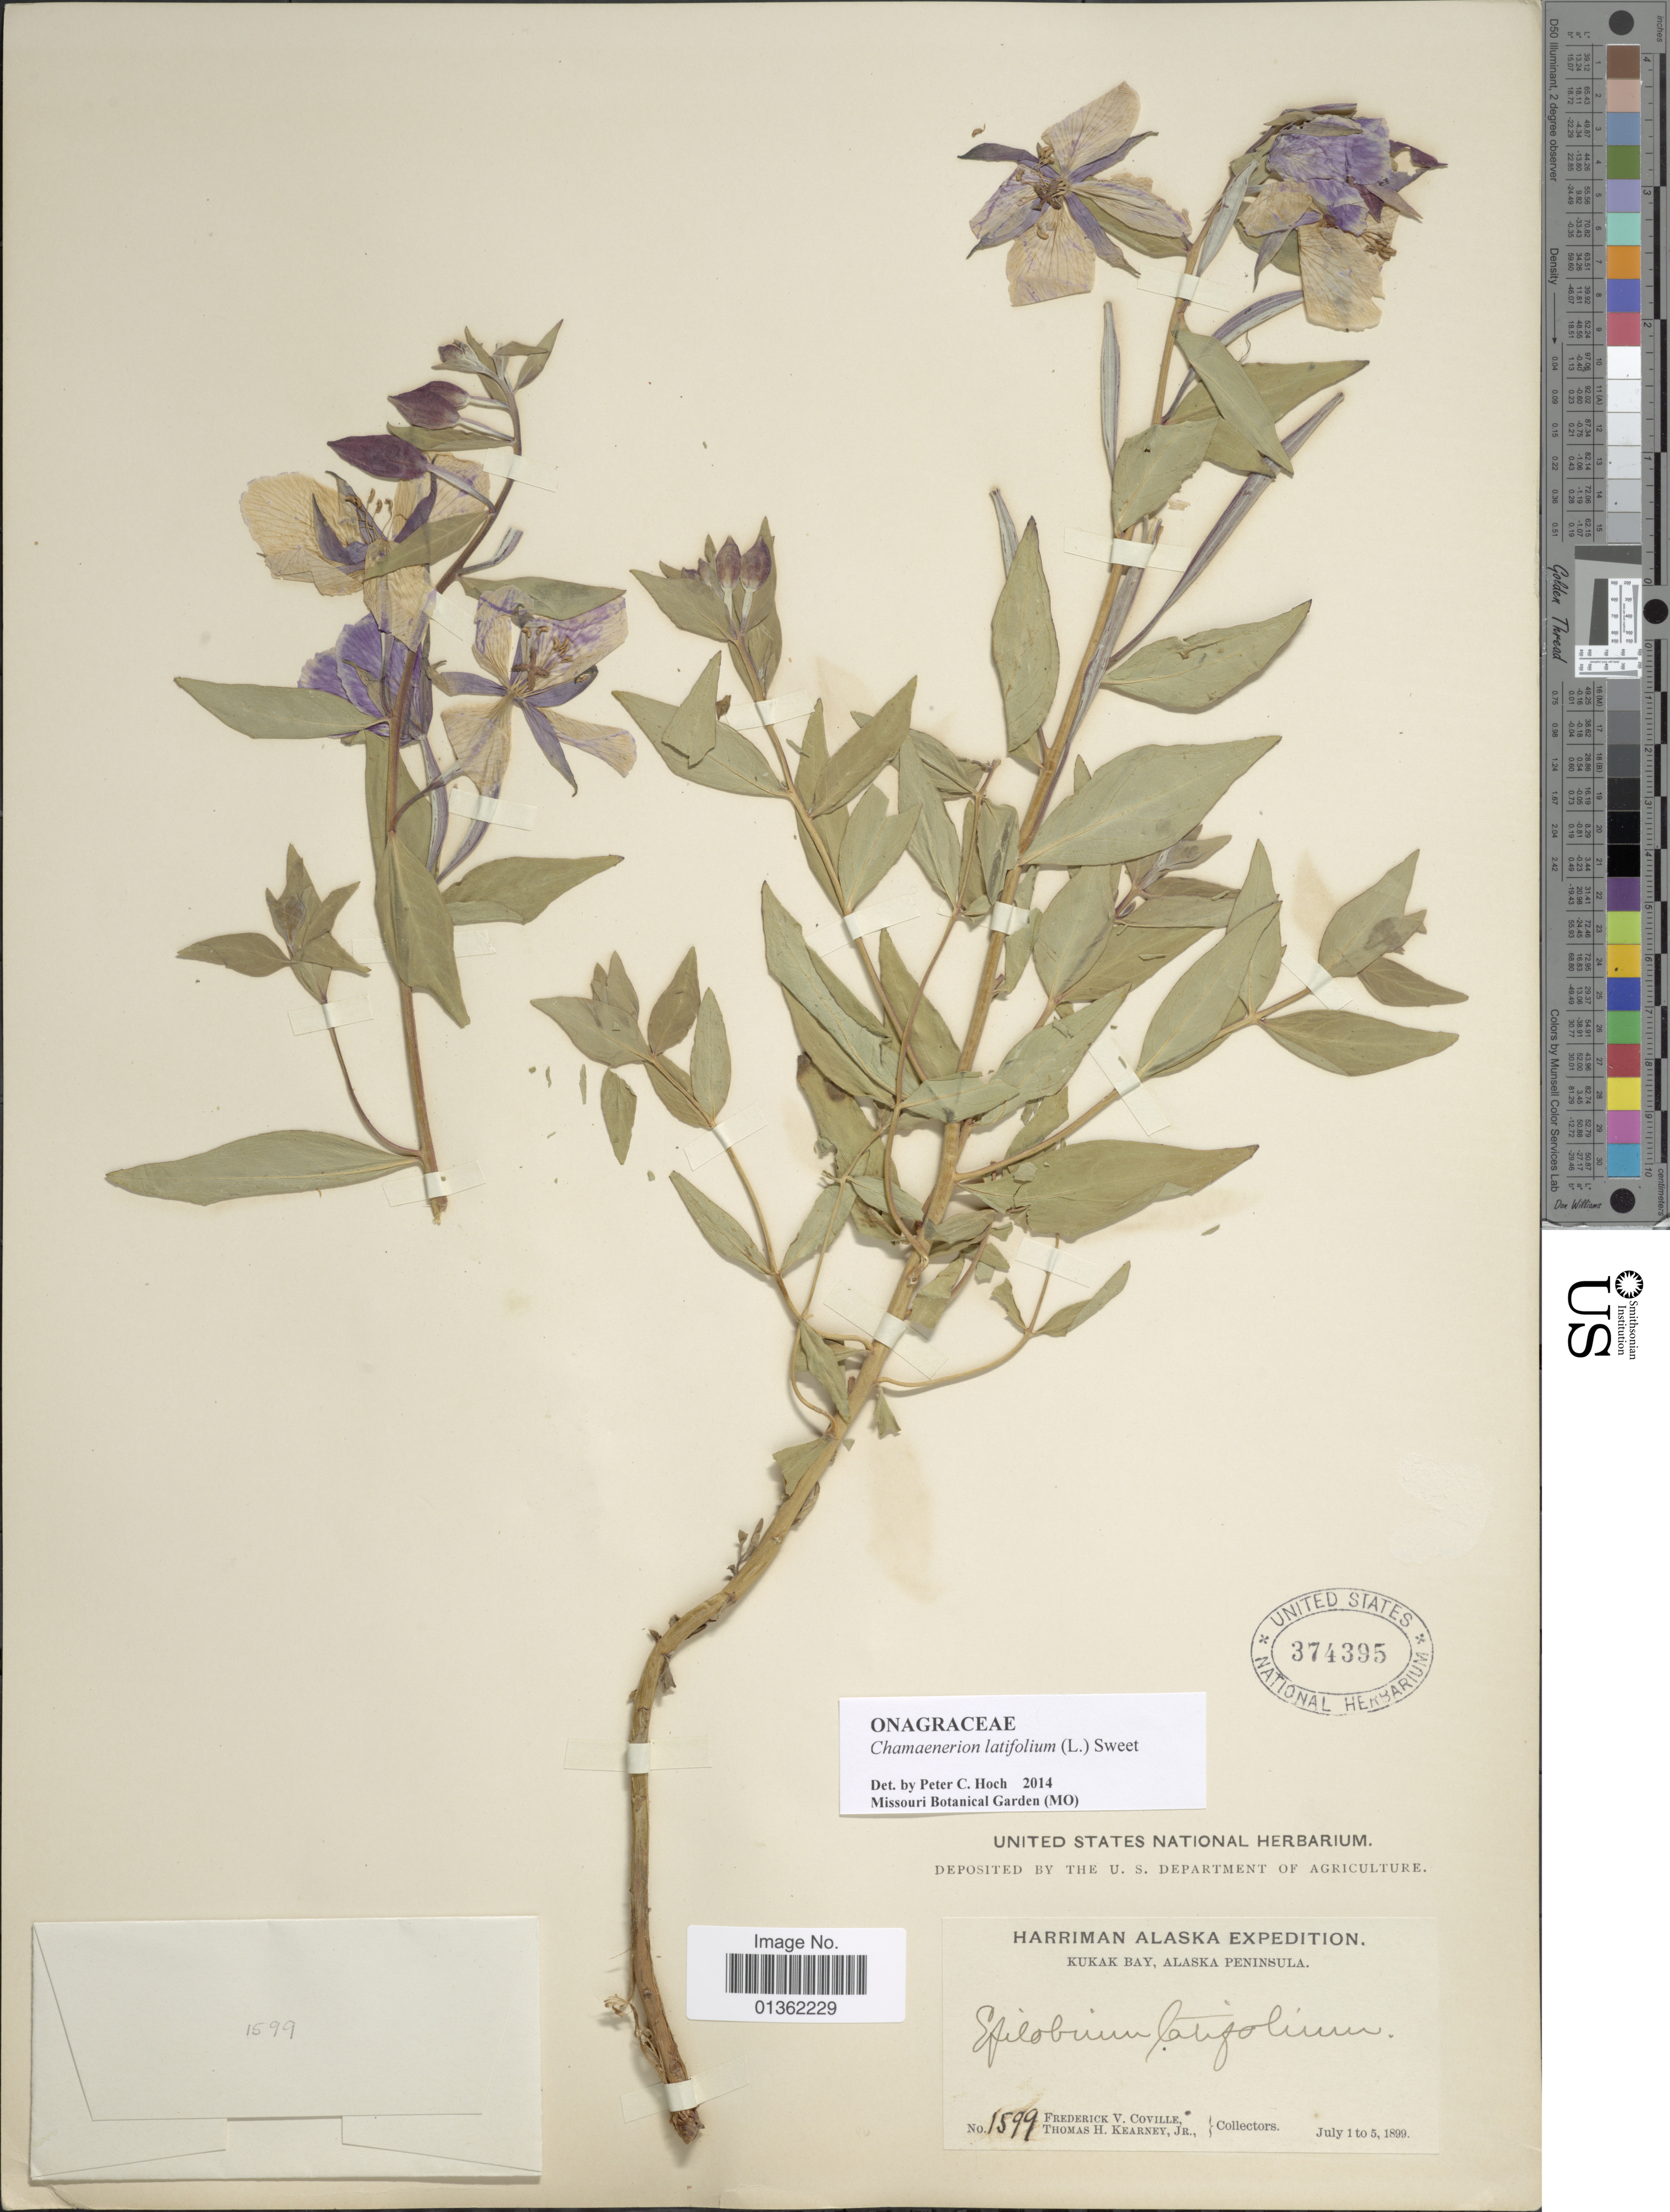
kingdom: Plantae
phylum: Tracheophyta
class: Magnoliopsida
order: Myrtales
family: Onagraceae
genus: Chamaenerion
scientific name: Chamaenerion latifolium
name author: (L.) Th. Fr. & Lange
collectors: F. V. Coville & T. H. Kearney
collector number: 1599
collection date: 1899-07-01/1899-07-05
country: United States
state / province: Alaska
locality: Kukak Bay.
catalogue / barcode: US 374395